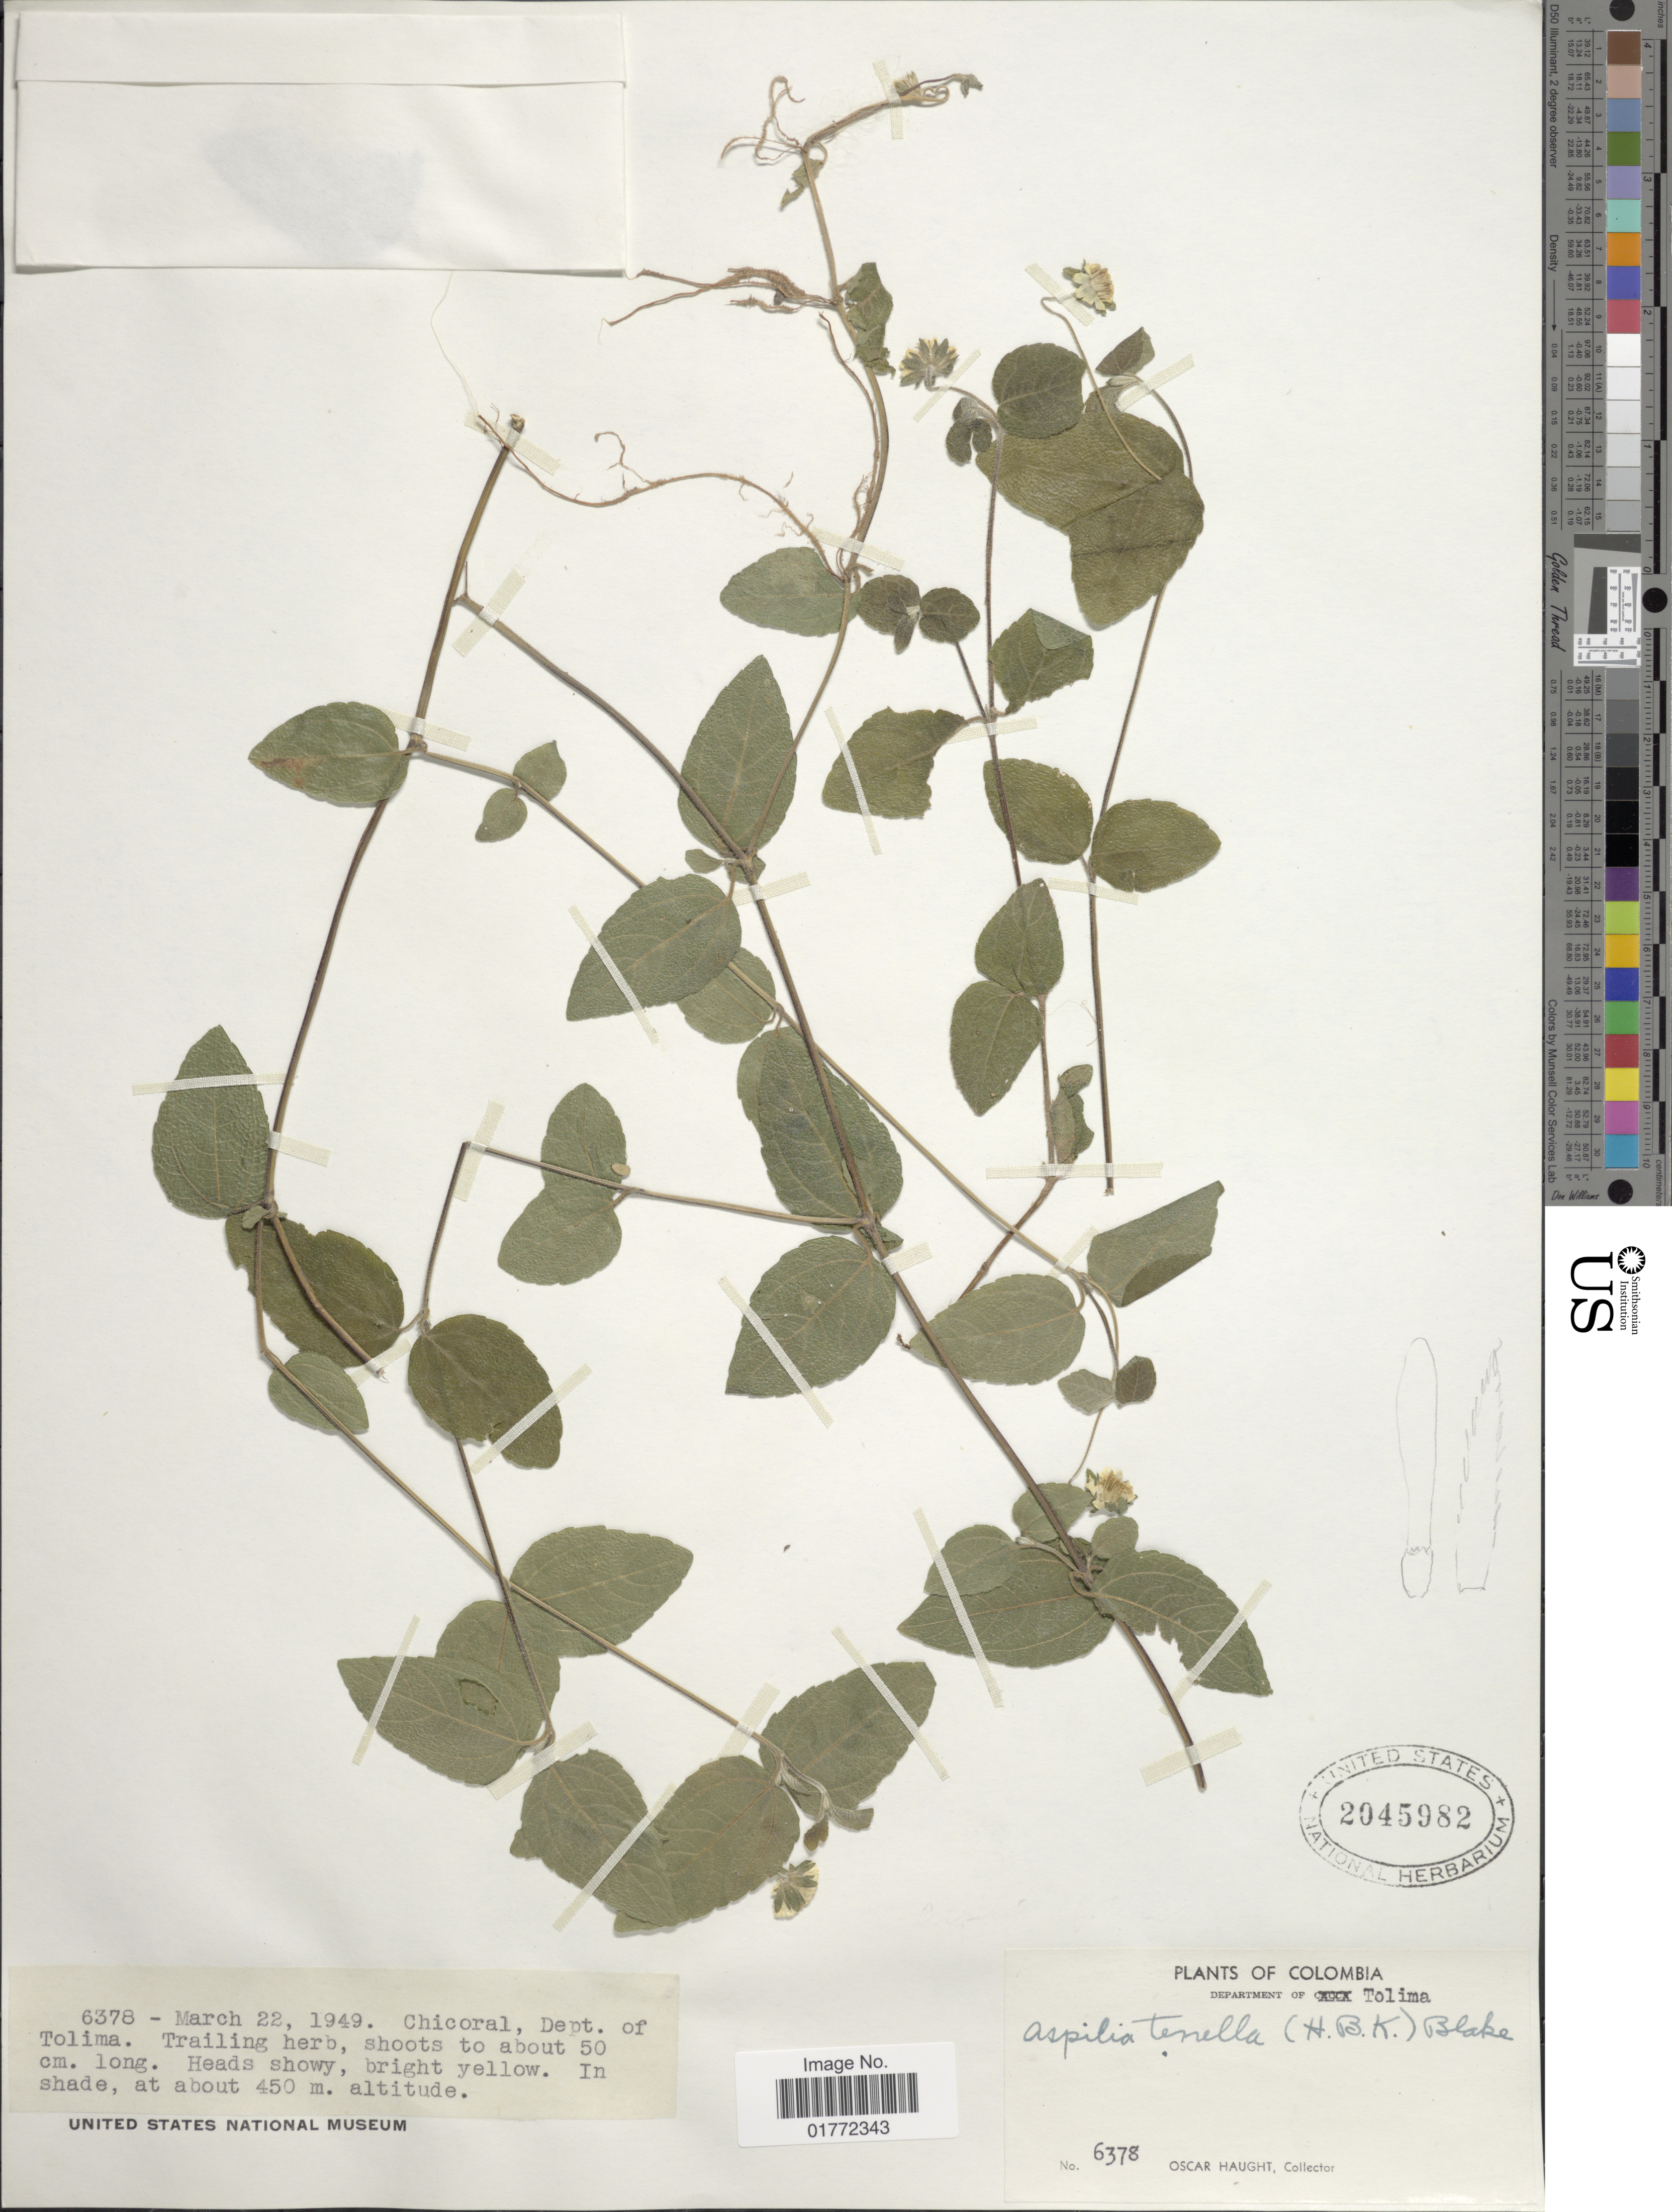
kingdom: Plantae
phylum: Tracheophyta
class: Magnoliopsida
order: Asterales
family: Asteraceae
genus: Eleutheranthera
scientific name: Eleutheranthera tenella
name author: (Kunth) H. Rob.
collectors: O. L. Haught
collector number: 6378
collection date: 1949-03-22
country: Colombia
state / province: Tolima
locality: Chicoral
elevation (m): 450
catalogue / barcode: US 2045982